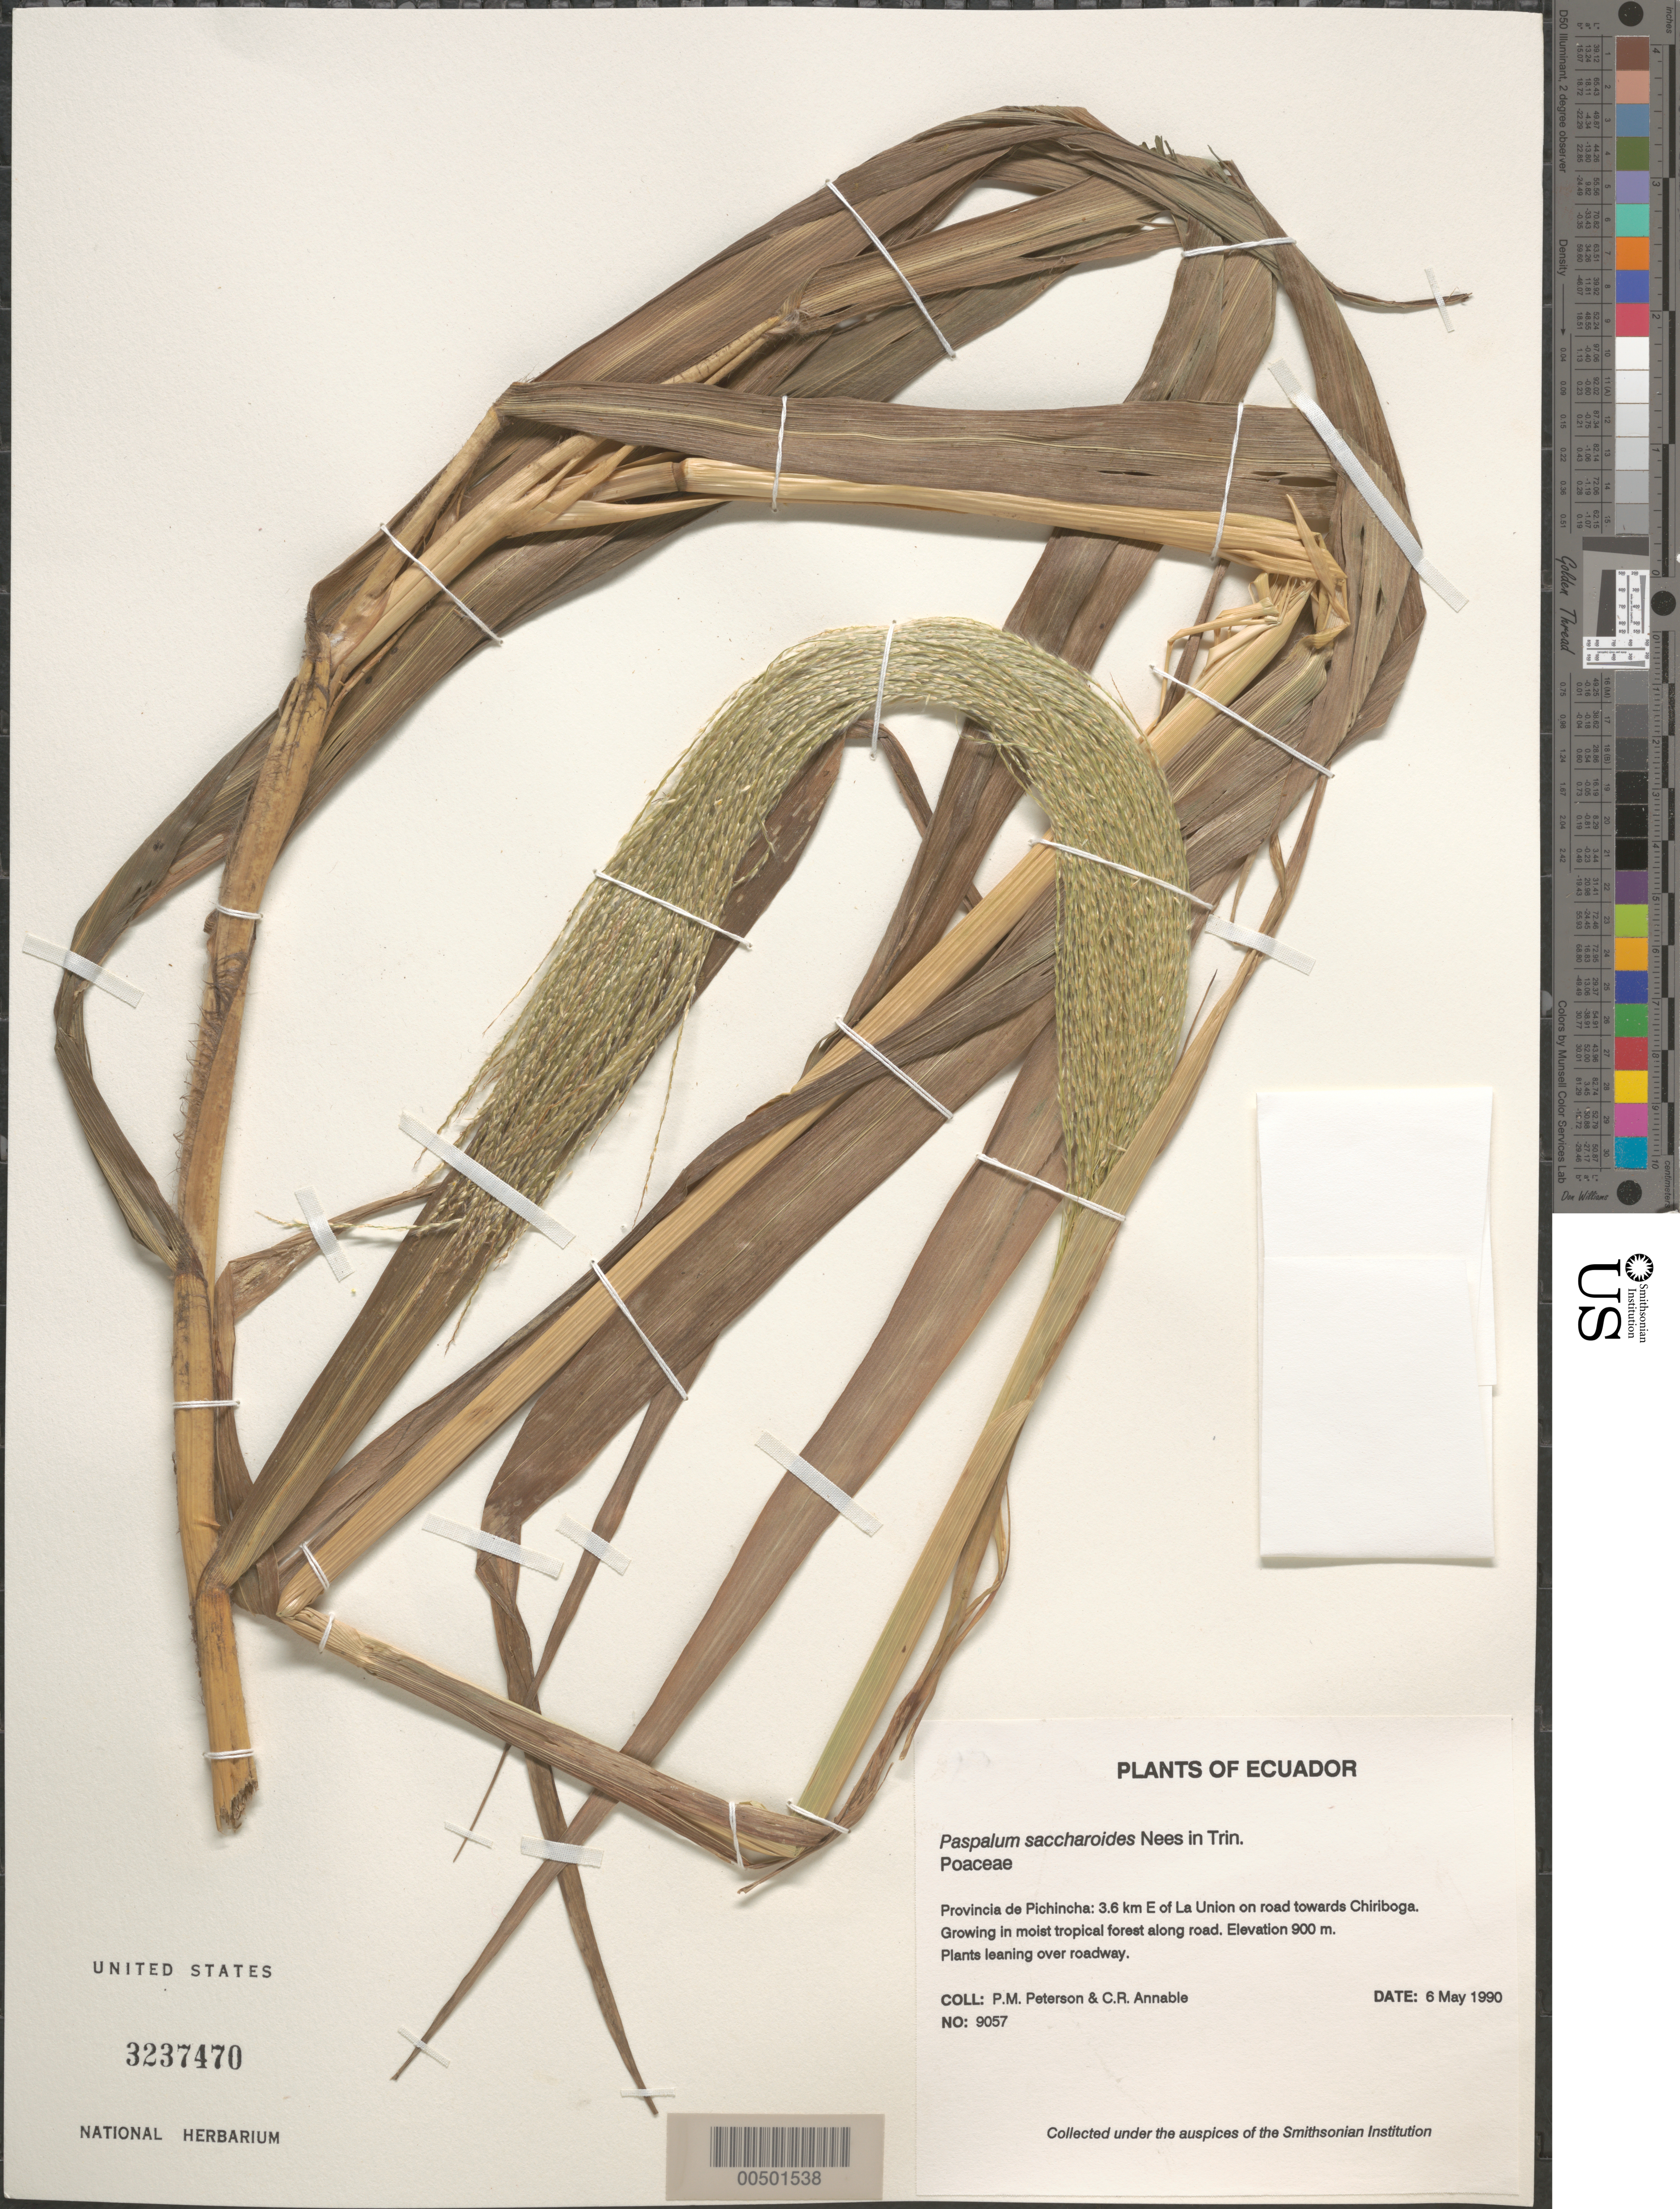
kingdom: Plantae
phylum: Tracheophyta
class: Liliopsida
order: Poales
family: Poaceae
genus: Paspalum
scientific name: Paspalum saccharoides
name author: Nees ex Trin.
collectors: P. M. Peterson & C. R. Annable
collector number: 09057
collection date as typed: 06 May 1990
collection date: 1990-05-06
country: Ecuador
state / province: Pichincha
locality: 3.6 km E of La Union on road towards Chiriboga.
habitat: Growing in moist tropical forest along road.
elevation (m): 900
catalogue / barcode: US 3237470